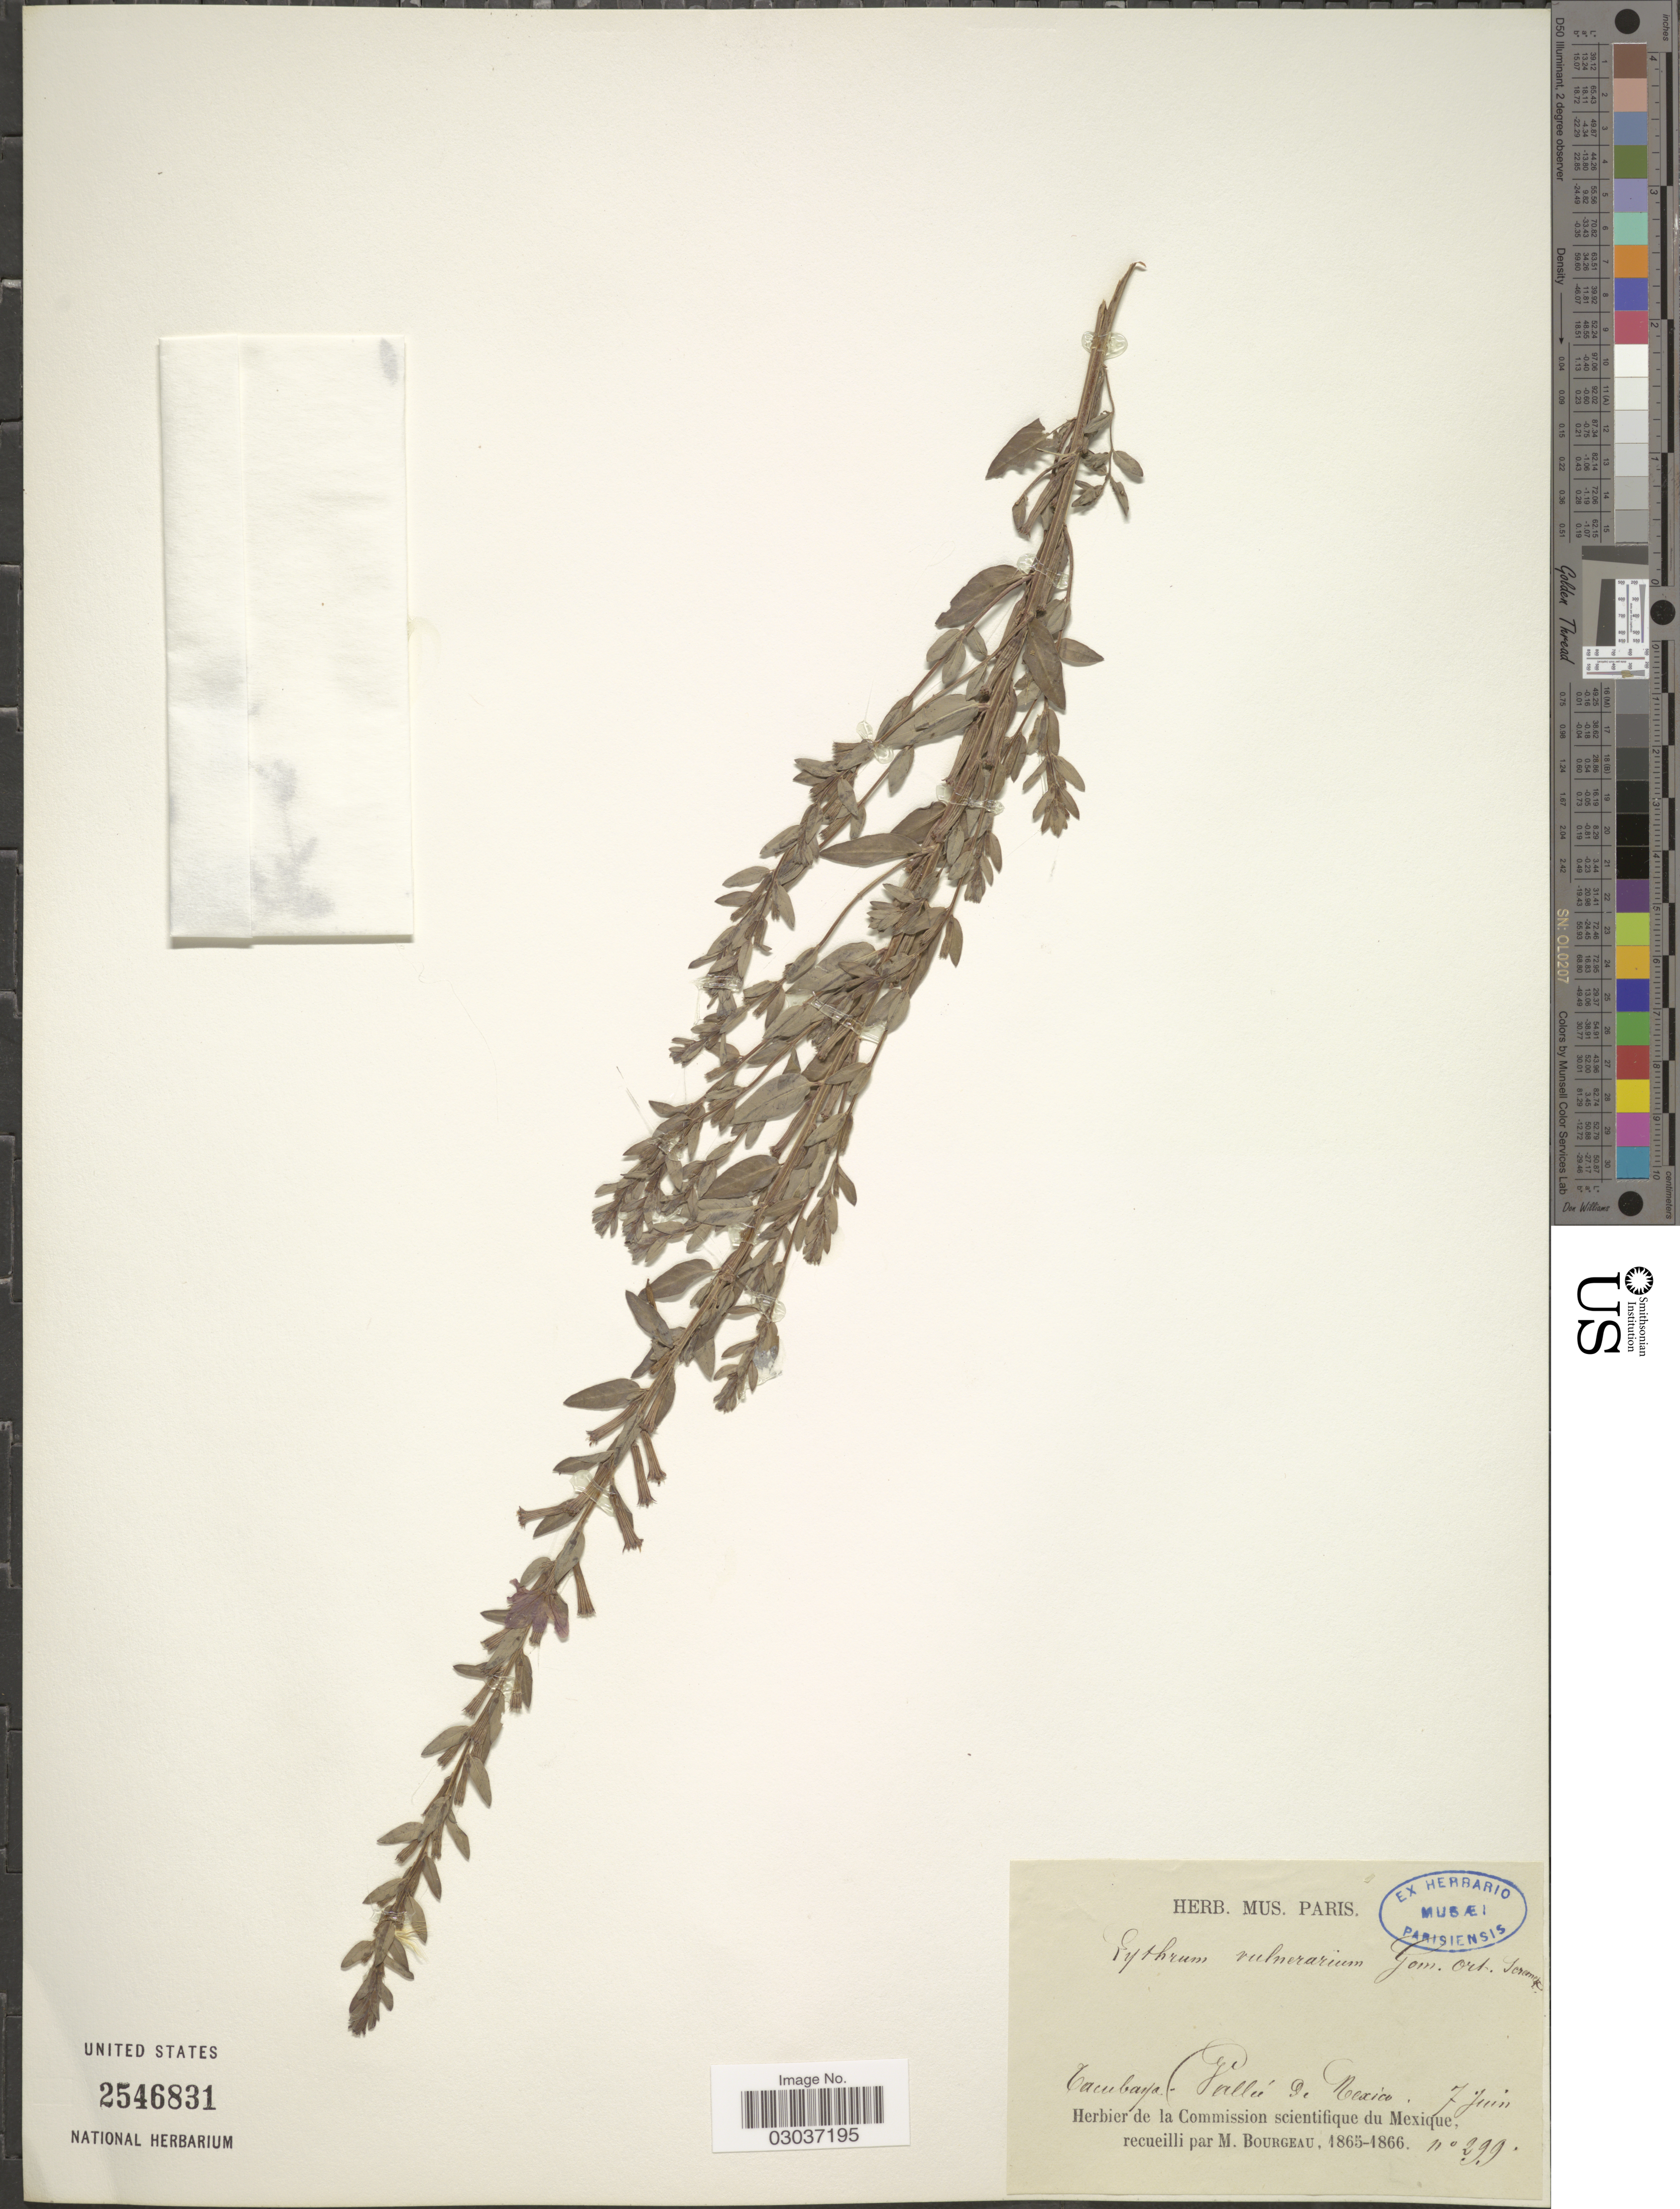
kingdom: Plantae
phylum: Tracheophyta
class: Magnoliopsida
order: Myrtales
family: Lythraceae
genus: Lythrum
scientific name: Lythrum vulneraria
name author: Aiton ex Schrank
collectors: M. Bourgeau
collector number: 299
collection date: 1865-06-07/1866-06-07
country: Mexico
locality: Tacubaya - Vallée de Mexico.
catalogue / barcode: US 2546831